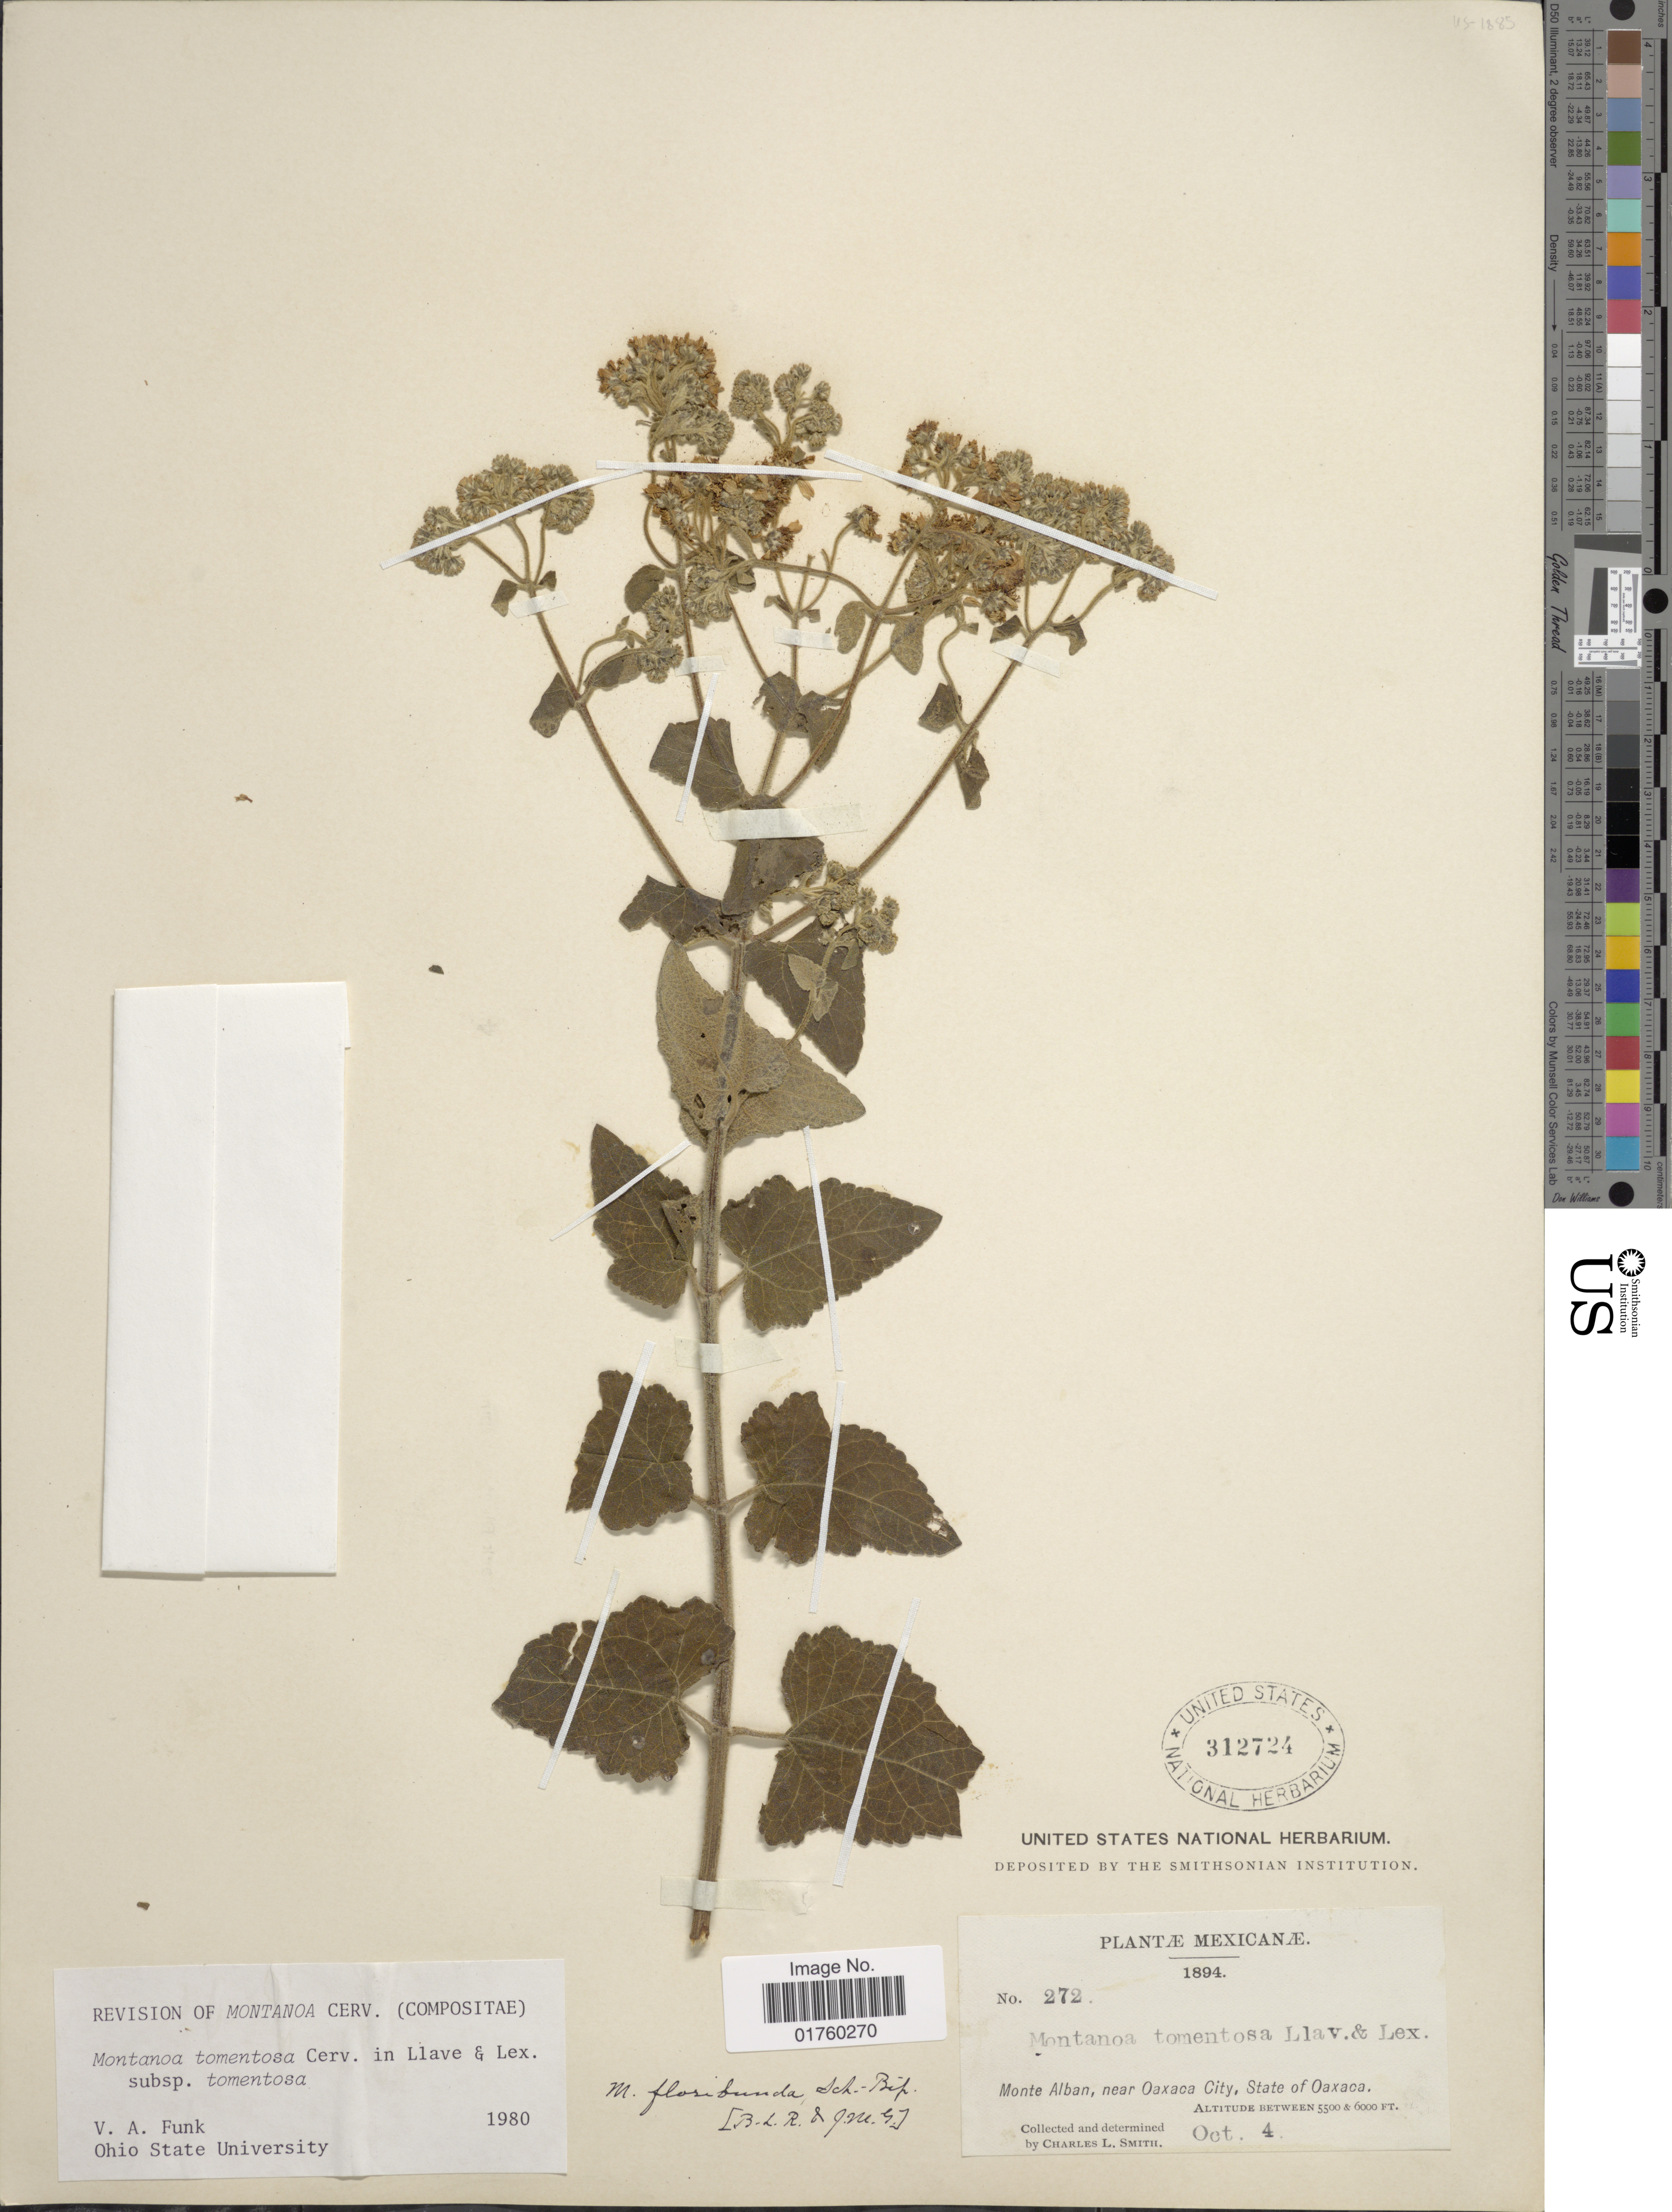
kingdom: Plantae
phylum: Tracheophyta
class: Magnoliopsida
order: Asterales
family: Asteraceae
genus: Montanoa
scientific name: Montanoa tomentosa subsp. tomentosa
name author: Cerv.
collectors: C. L. Smith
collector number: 272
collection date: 1894-10-04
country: Mexico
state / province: Oaxaca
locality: Monte Alban, near Oaxaca City.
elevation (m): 1676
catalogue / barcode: US 312724